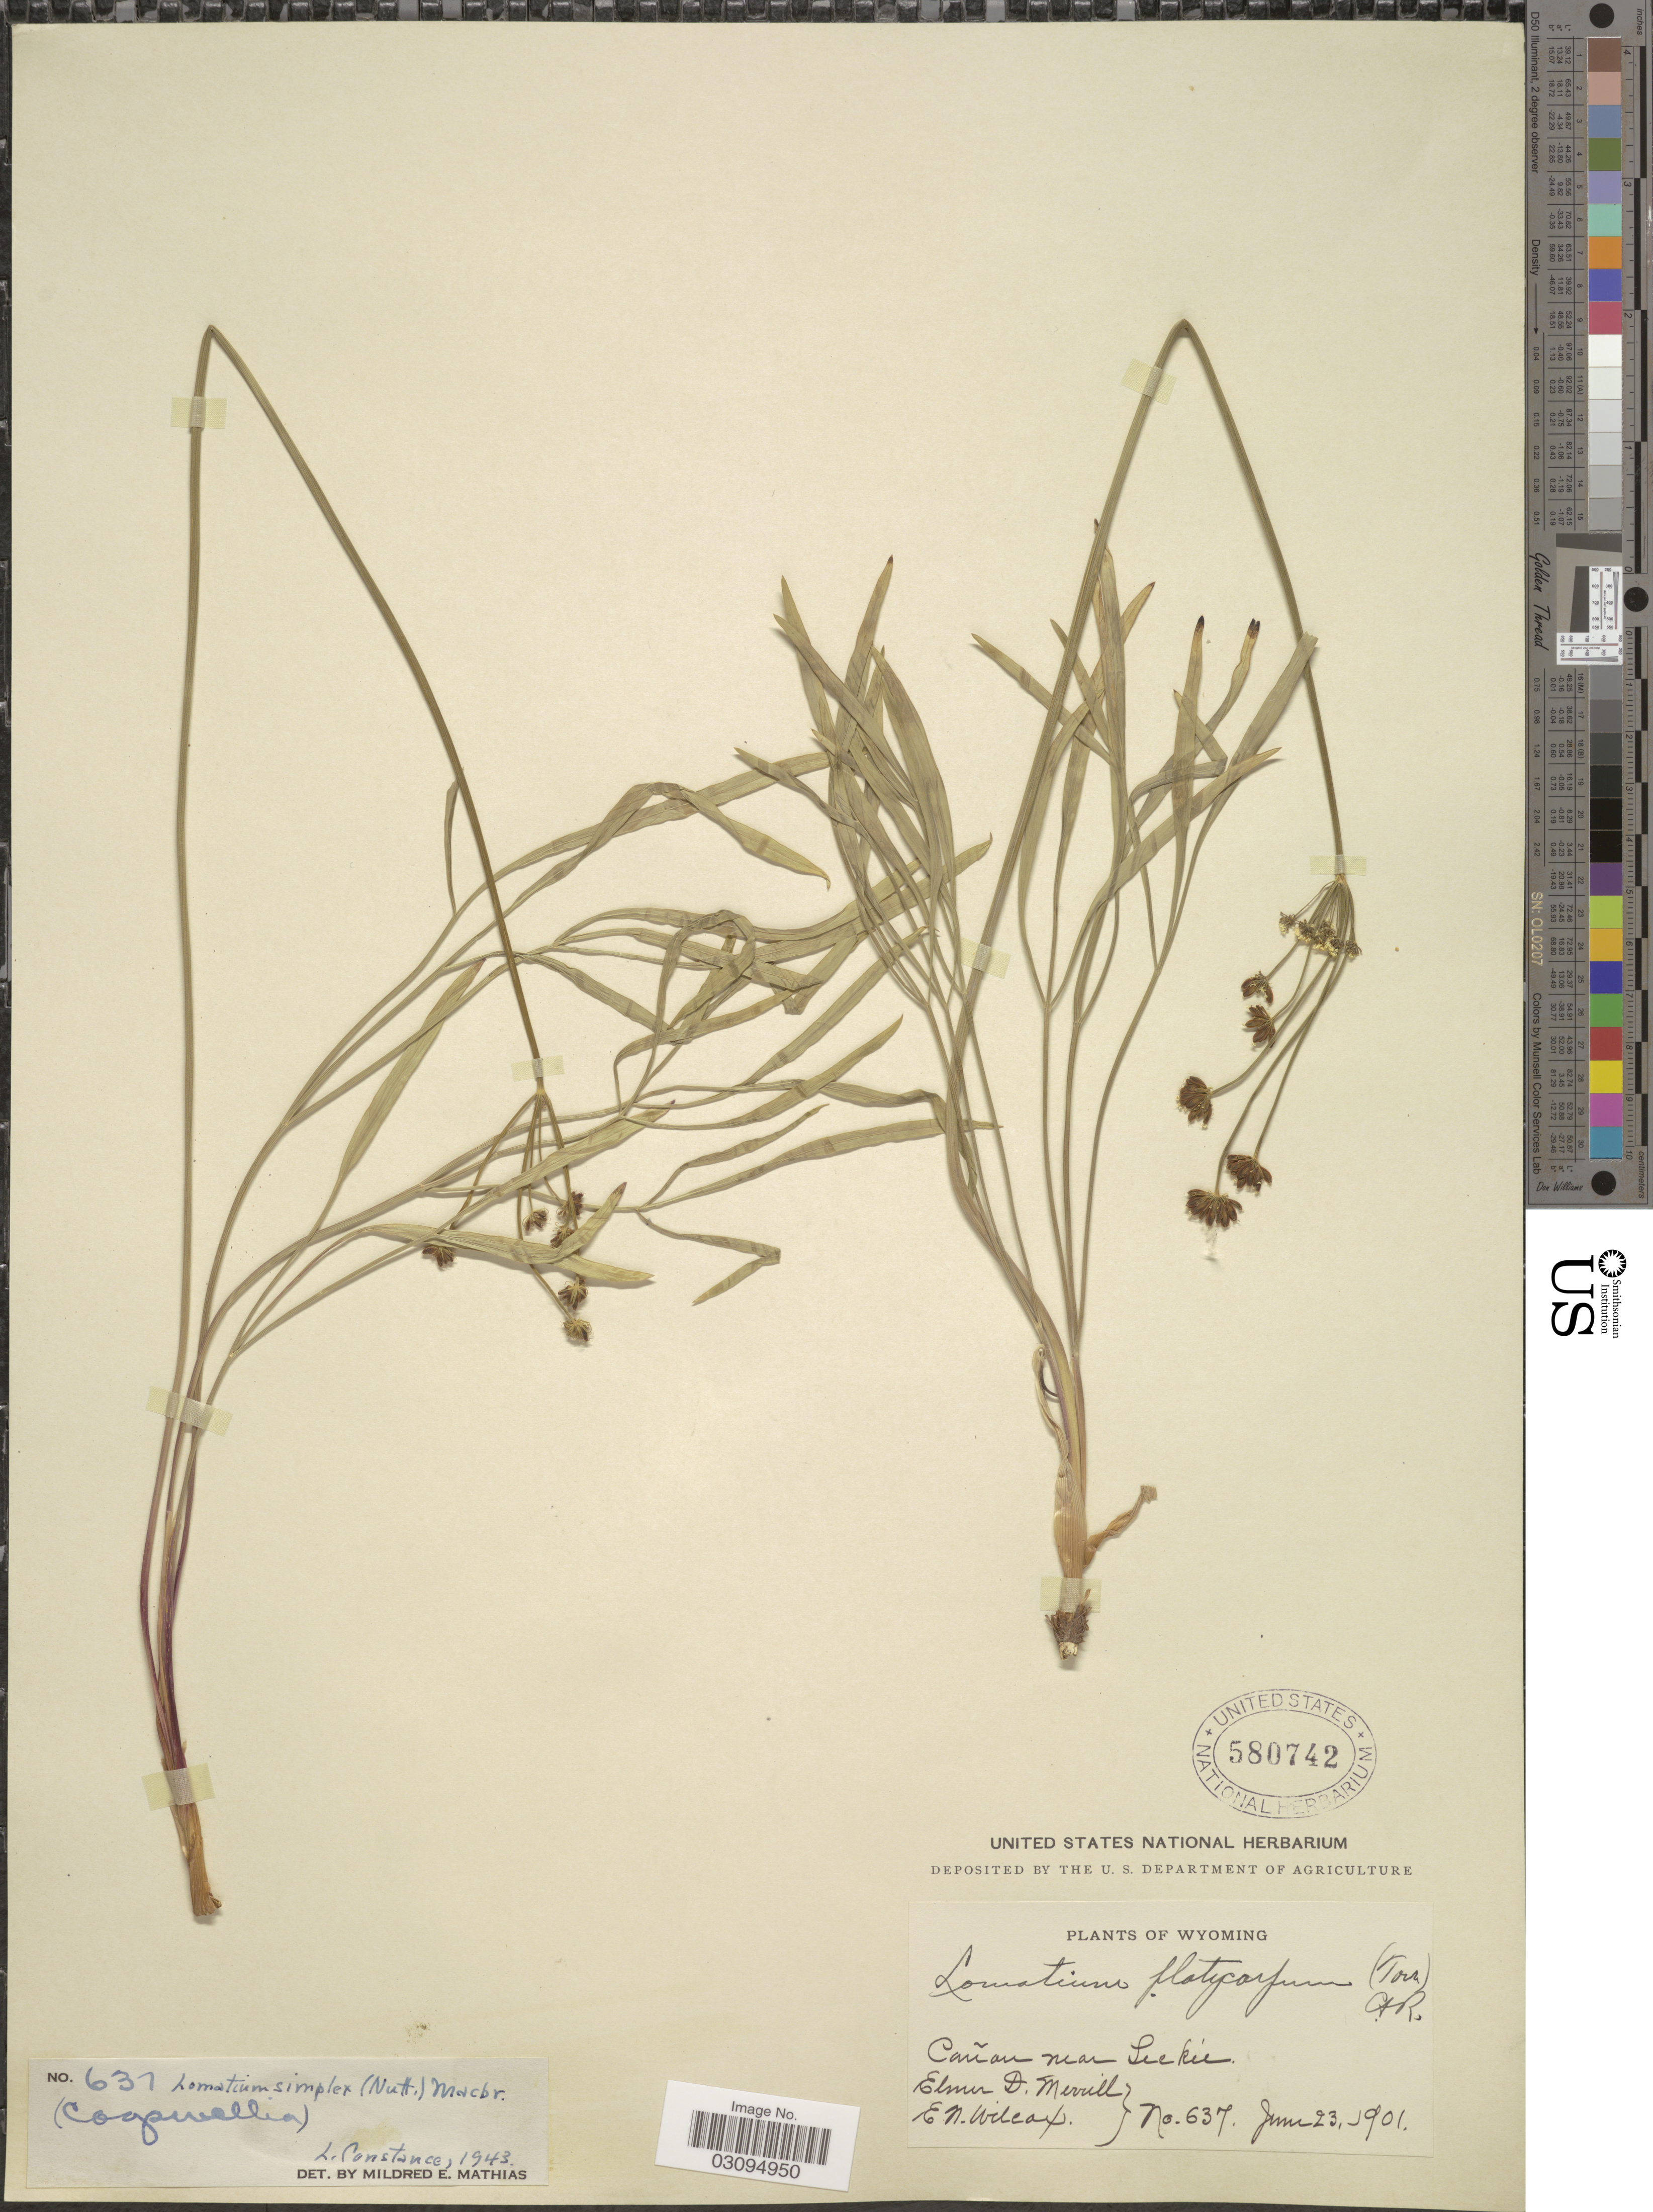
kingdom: Plantae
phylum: Tracheophyta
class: Magnoliopsida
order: Apiales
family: Apiaceae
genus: Lomatium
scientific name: Lomatium platycarpum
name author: (Torr.) J.M. Coult. & Rose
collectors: E. D. Merrill & E. Wilcox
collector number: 637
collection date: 1901-06-23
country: United States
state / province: Wyoming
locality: Cañon near Leckie.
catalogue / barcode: US 580742